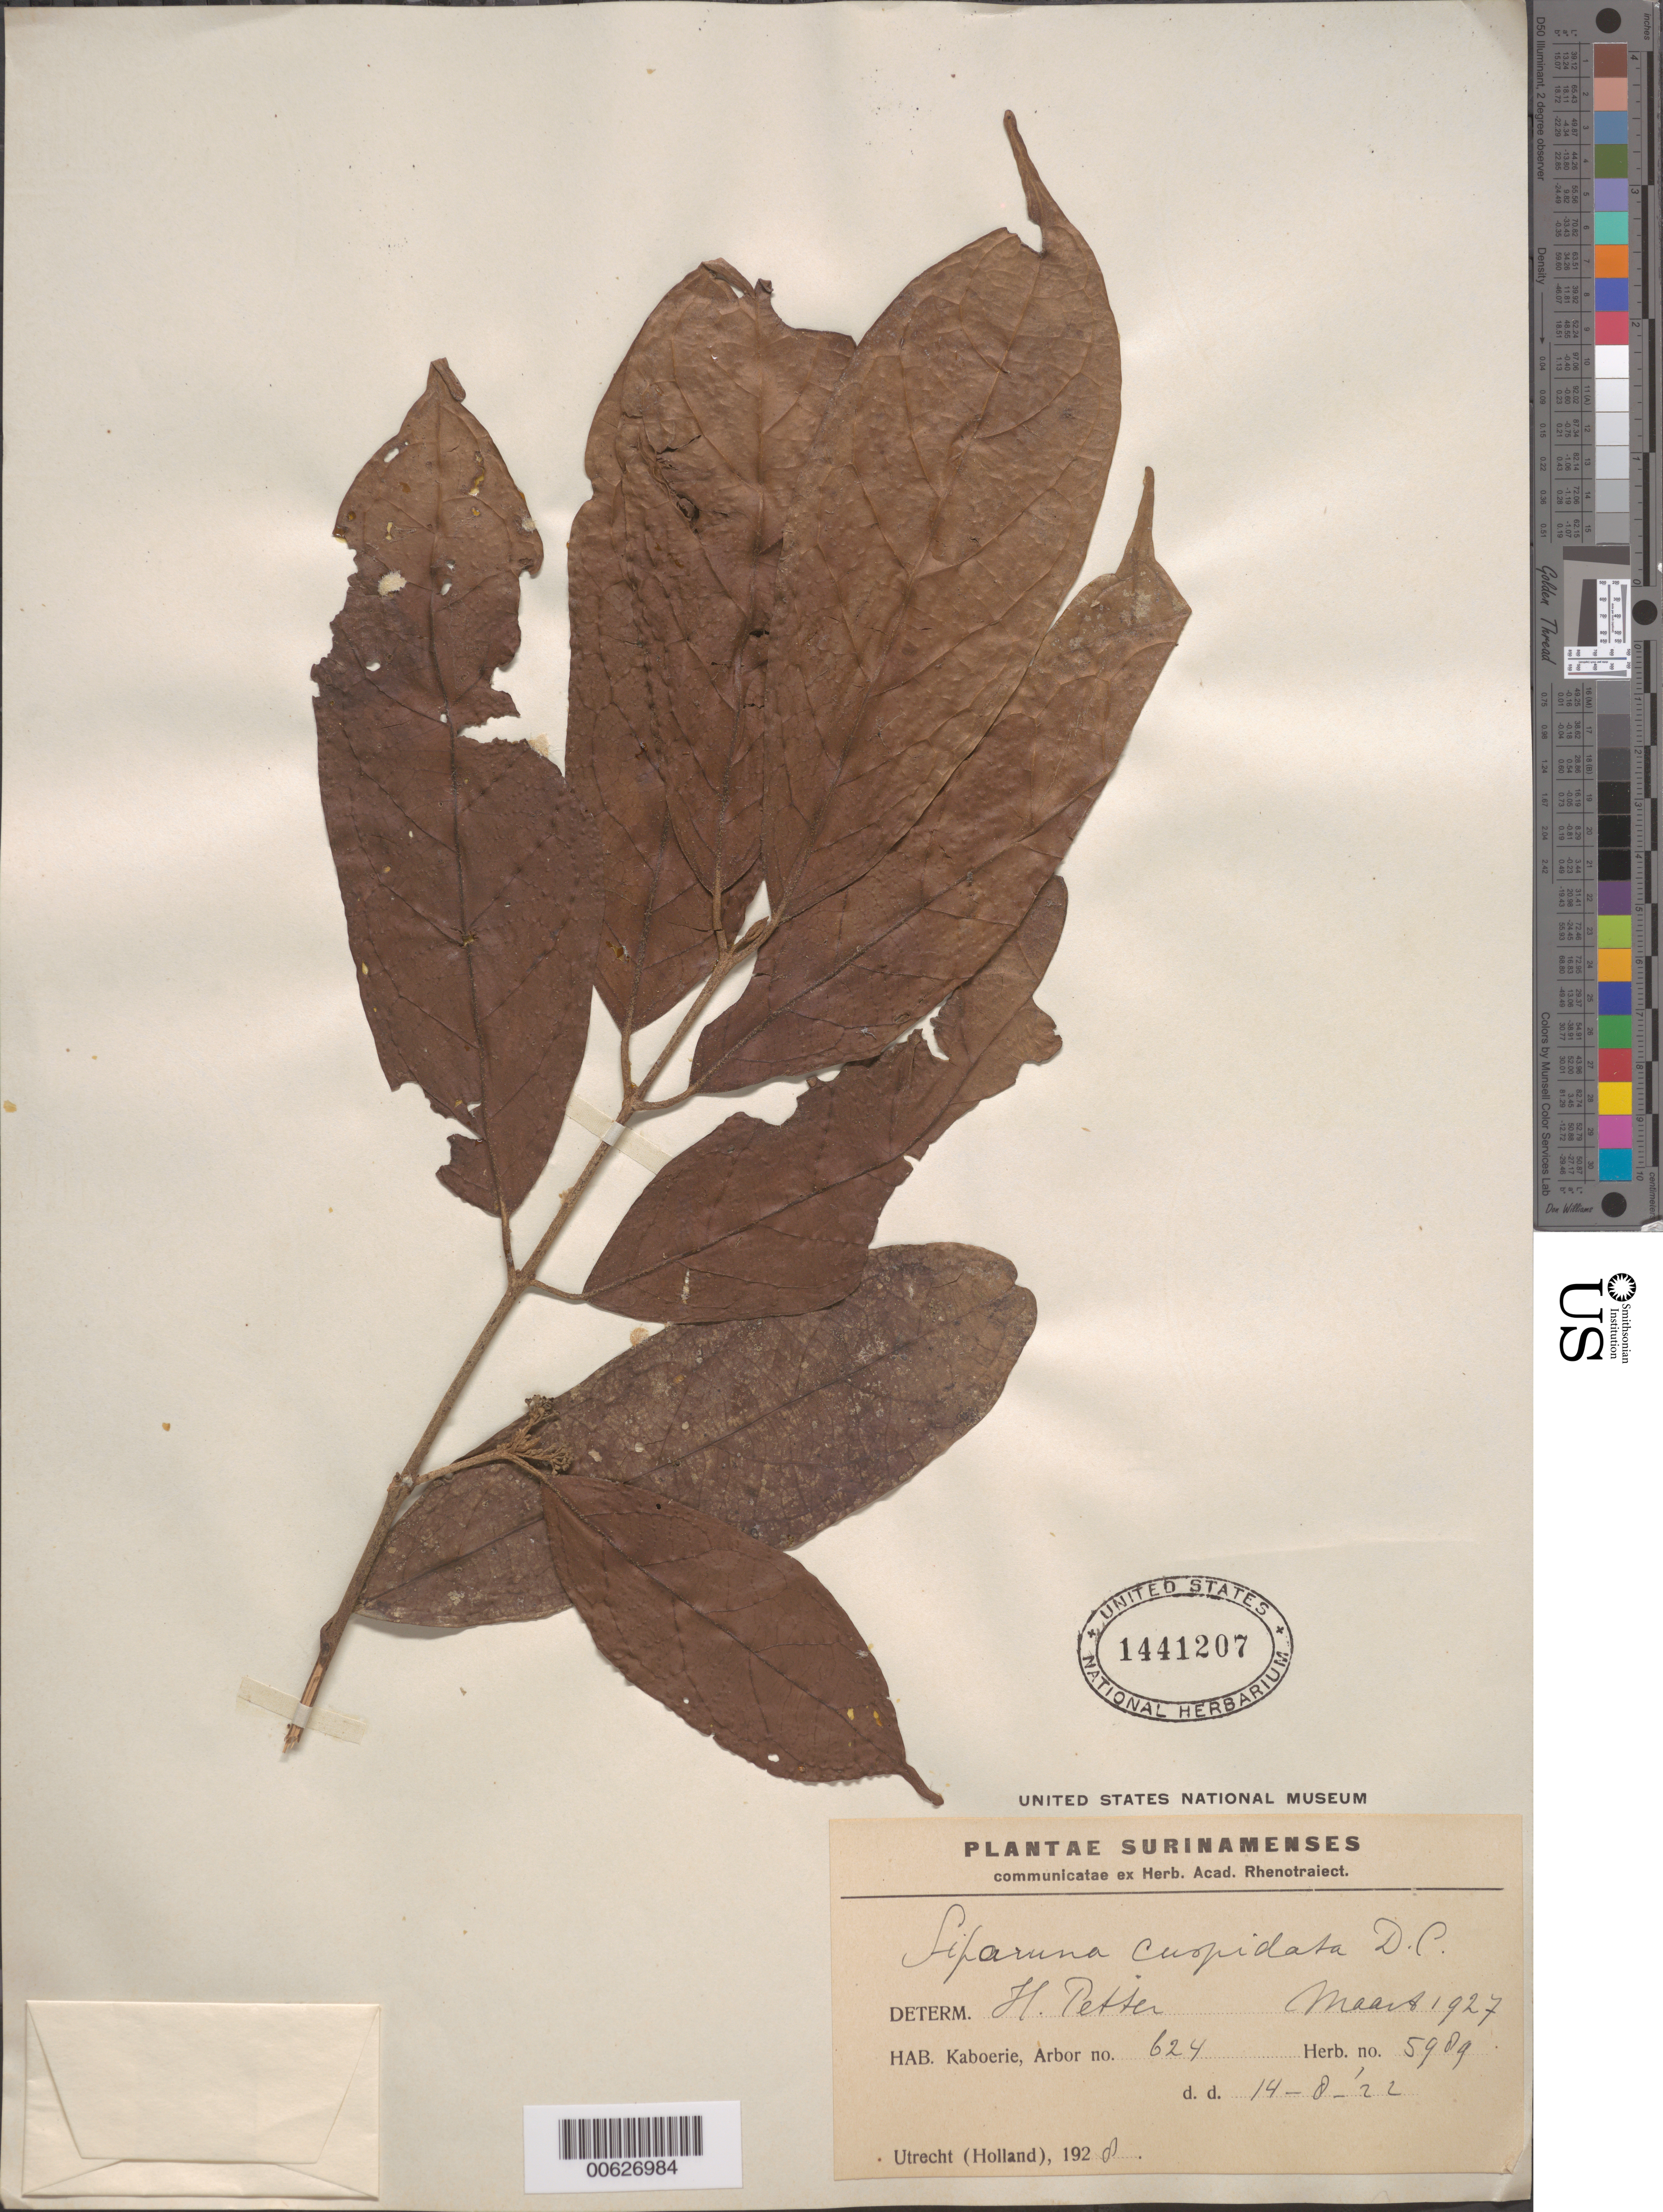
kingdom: Plantae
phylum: Tracheophyta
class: Magnoliopsida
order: Laurales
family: Siparunaceae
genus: Siparuna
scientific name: Siparuna cuspidata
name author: (Tul.) A. DC.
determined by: Petter, H.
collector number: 624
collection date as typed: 14-Aug-22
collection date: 1922-08-14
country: Suriname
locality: Kaboerie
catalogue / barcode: US 1441207